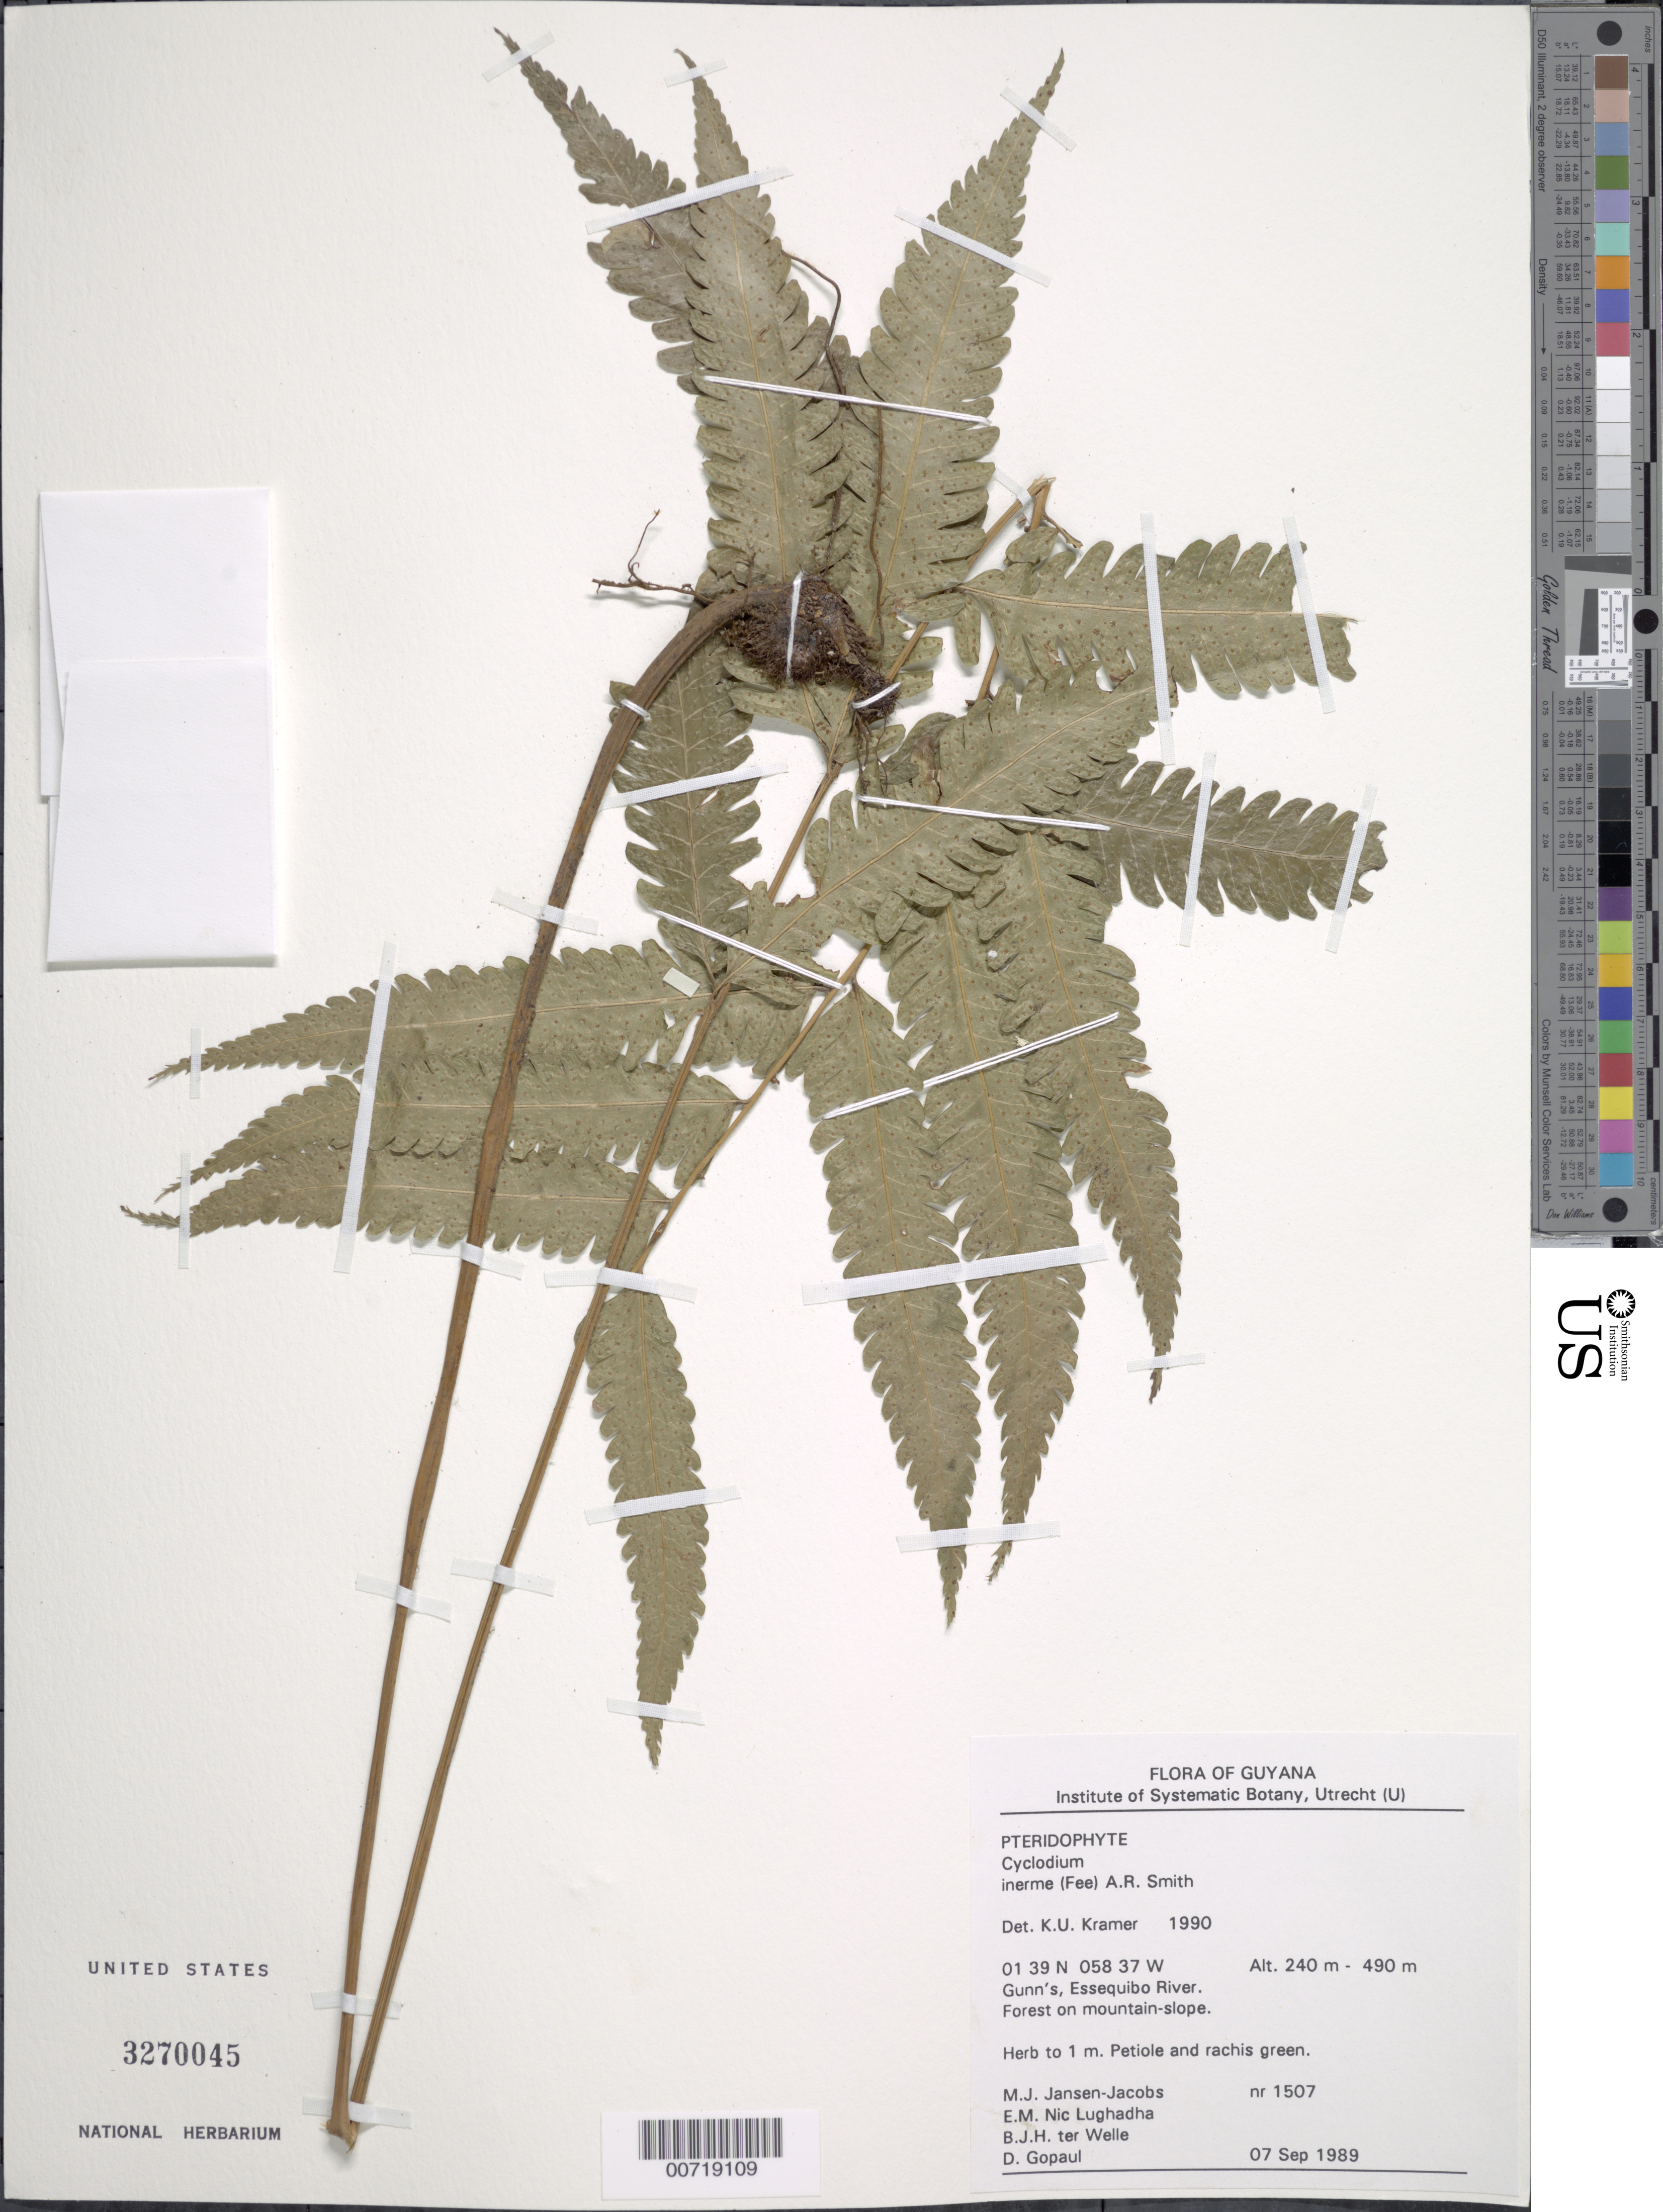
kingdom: Plantae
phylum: Tracheophyta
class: Polypodiopsida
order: Polypodiales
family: Dryopteridaceae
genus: Cyclodium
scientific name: Cyclodium inerme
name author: (Fée) A.R. Sm.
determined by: Kramer, K. U.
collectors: M. J. Jansen-Jacobs, E. Nic Lughadha, B. Welle & D. Gopaul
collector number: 1507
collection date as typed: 7-Sep-89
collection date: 1989-09-07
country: Guyana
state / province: U. Takutu-U. Essequibo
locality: Gunn's, Essequibo River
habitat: Forest on mountain slope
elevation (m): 240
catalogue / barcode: US 3270045